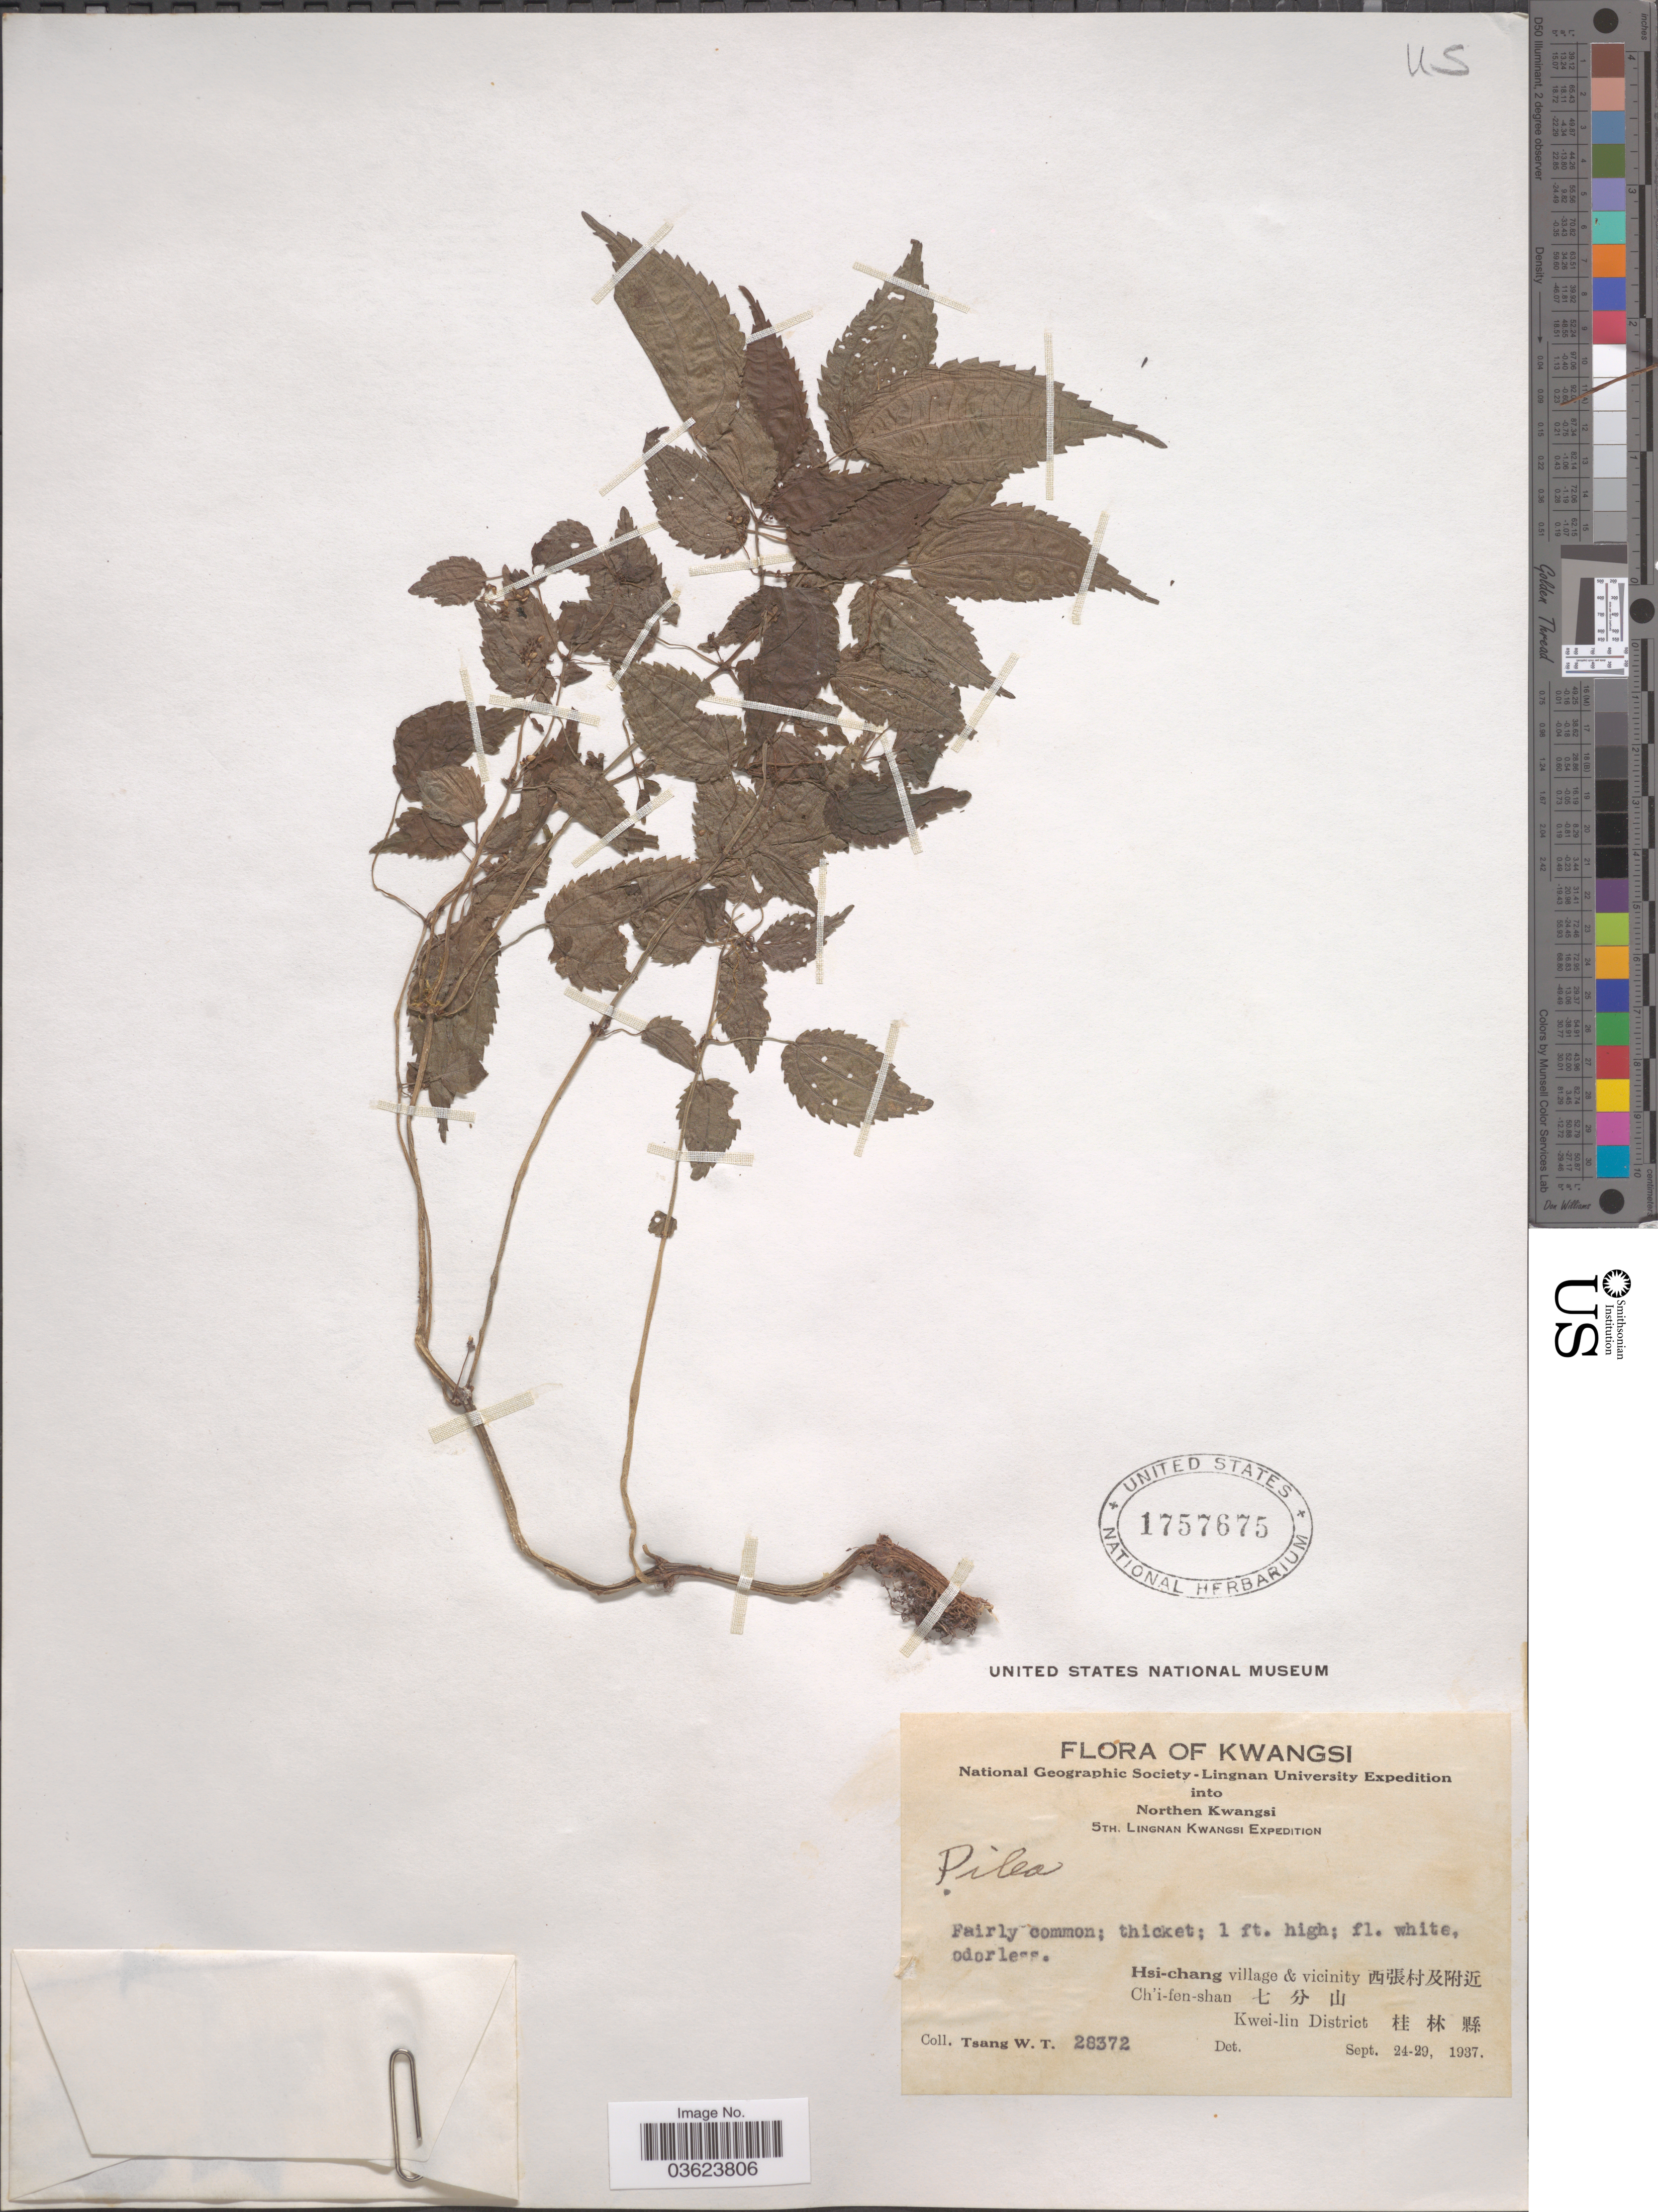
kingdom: Plantae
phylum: Tracheophyta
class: Magnoliopsida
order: Rosales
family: Urticaceae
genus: Pilea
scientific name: Pilea sp.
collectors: W. T. Tsang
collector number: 28372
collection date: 1937-09-24/1937-09-29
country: China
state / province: Guangxi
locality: Kwangsi. Hsi-chang village & vicinity X. Ch'i-fen-shan X. Kwei-lin District X.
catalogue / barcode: US 1757675